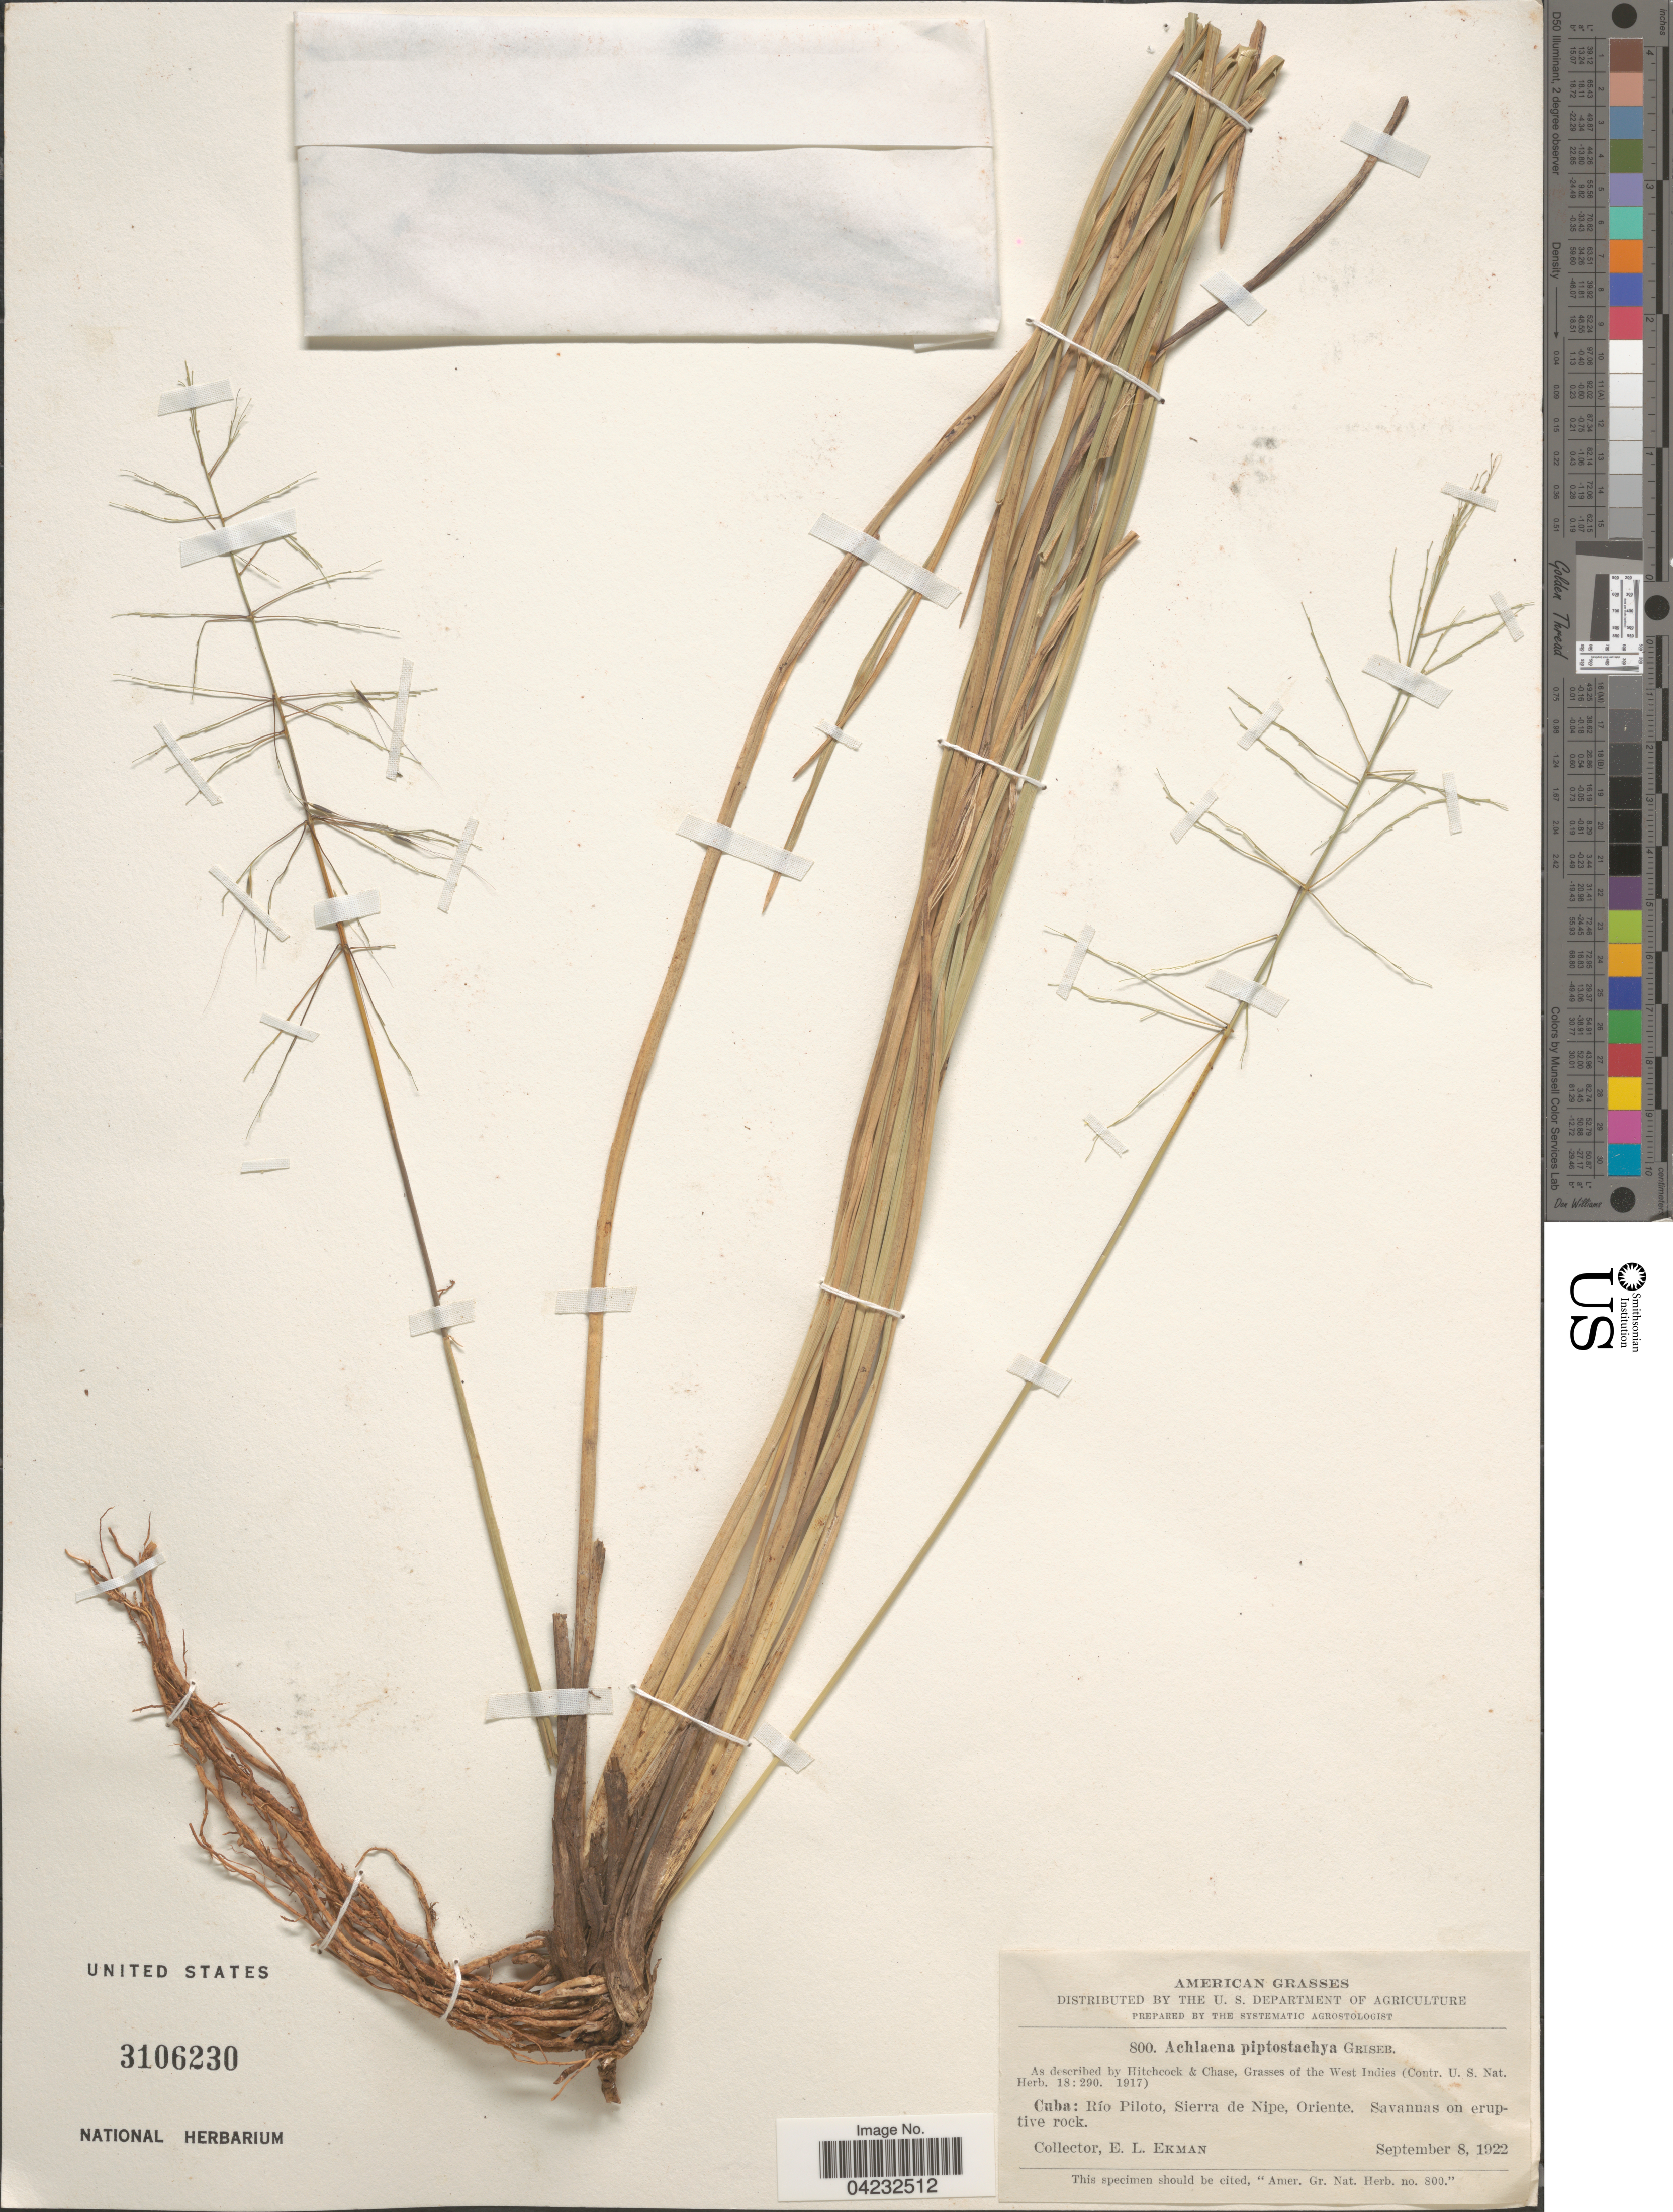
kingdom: Plantae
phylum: Tracheophyta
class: Liliopsida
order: Poales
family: Poaceae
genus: Achlaena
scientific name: Achlaena piptostachya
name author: Griseb.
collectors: E. L. Ekman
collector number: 800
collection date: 1922-09-08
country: Cuba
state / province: Oriente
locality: Río Piloto, Sierra de Nipe, Oriente. Savannas on eruptive rock.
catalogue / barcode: US 3106230